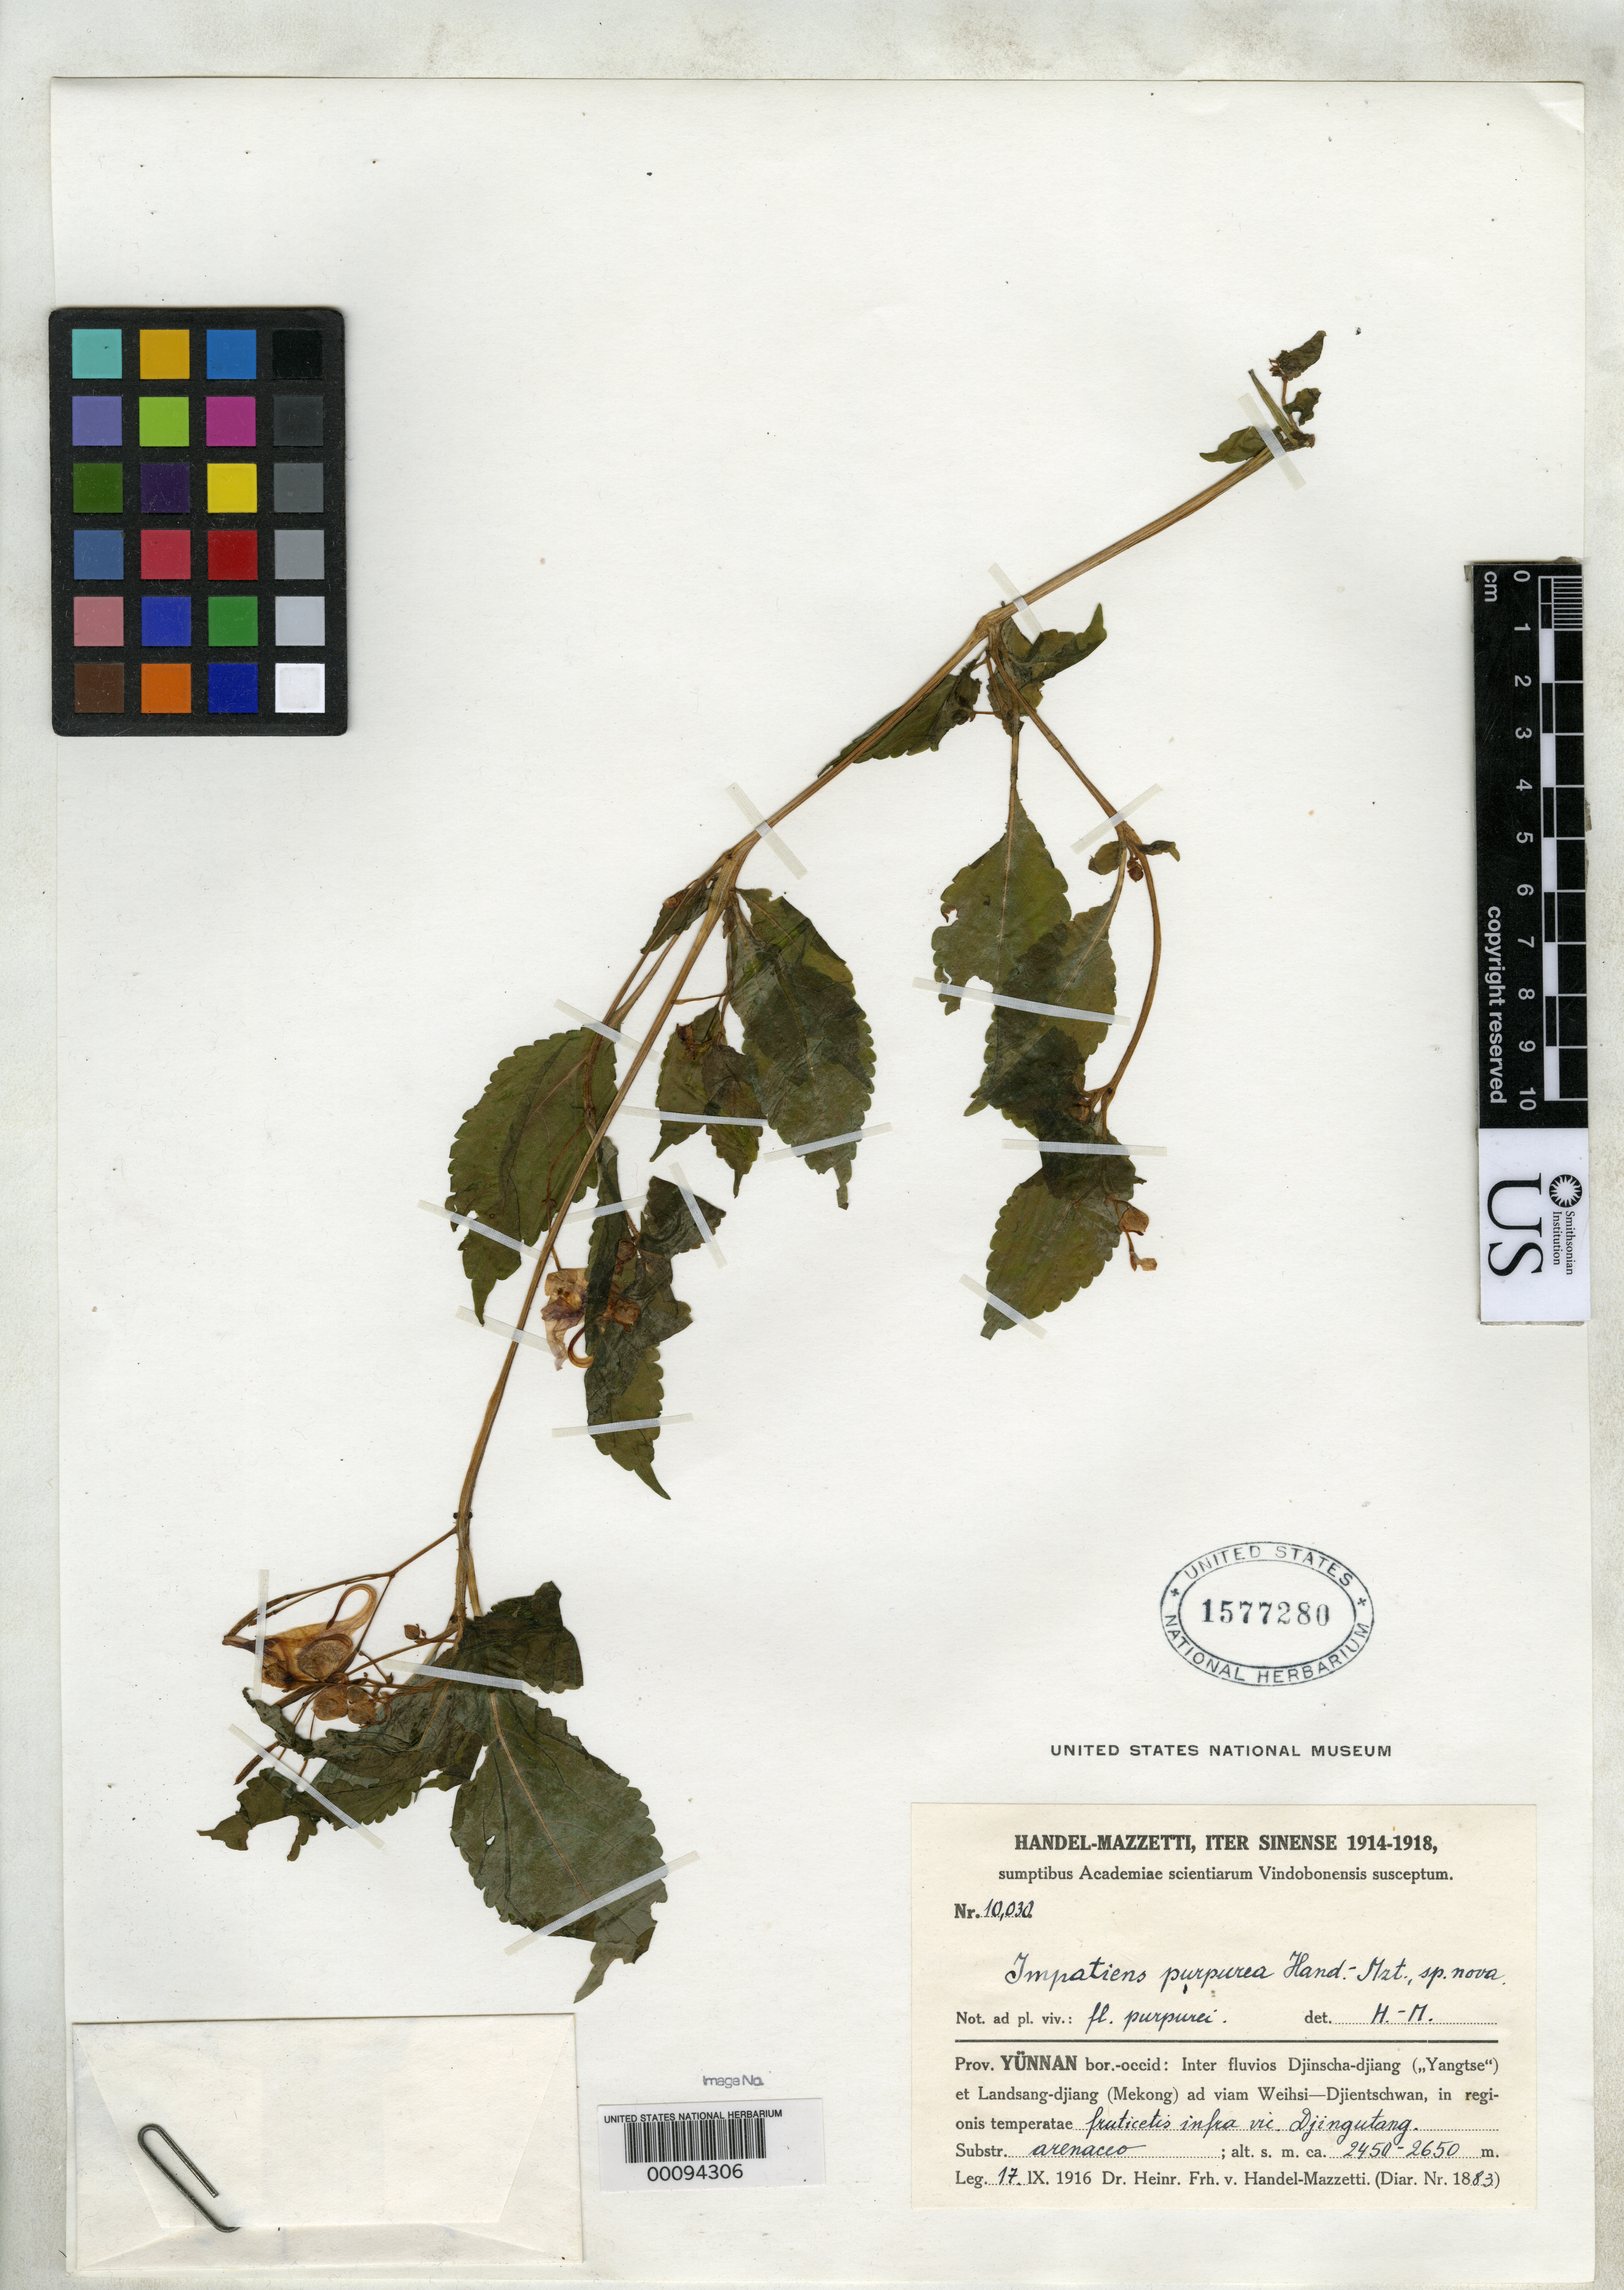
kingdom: Plantae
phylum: Tracheophyta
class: Magnoliopsida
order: Ericales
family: Balsaminaceae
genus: Impatiens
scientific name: Impatiens purpurea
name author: Hand.-Mazz.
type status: Isotype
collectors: H. Handel-Mazzetti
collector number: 10030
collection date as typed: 17 Sep 1916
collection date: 1916-09-17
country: China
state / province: Yunnan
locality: Djinscha-djiang (Yangtse) et Landsang-djiang (Mekong) ad viam Weishi-djentschwan.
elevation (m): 2450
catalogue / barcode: US 1577280